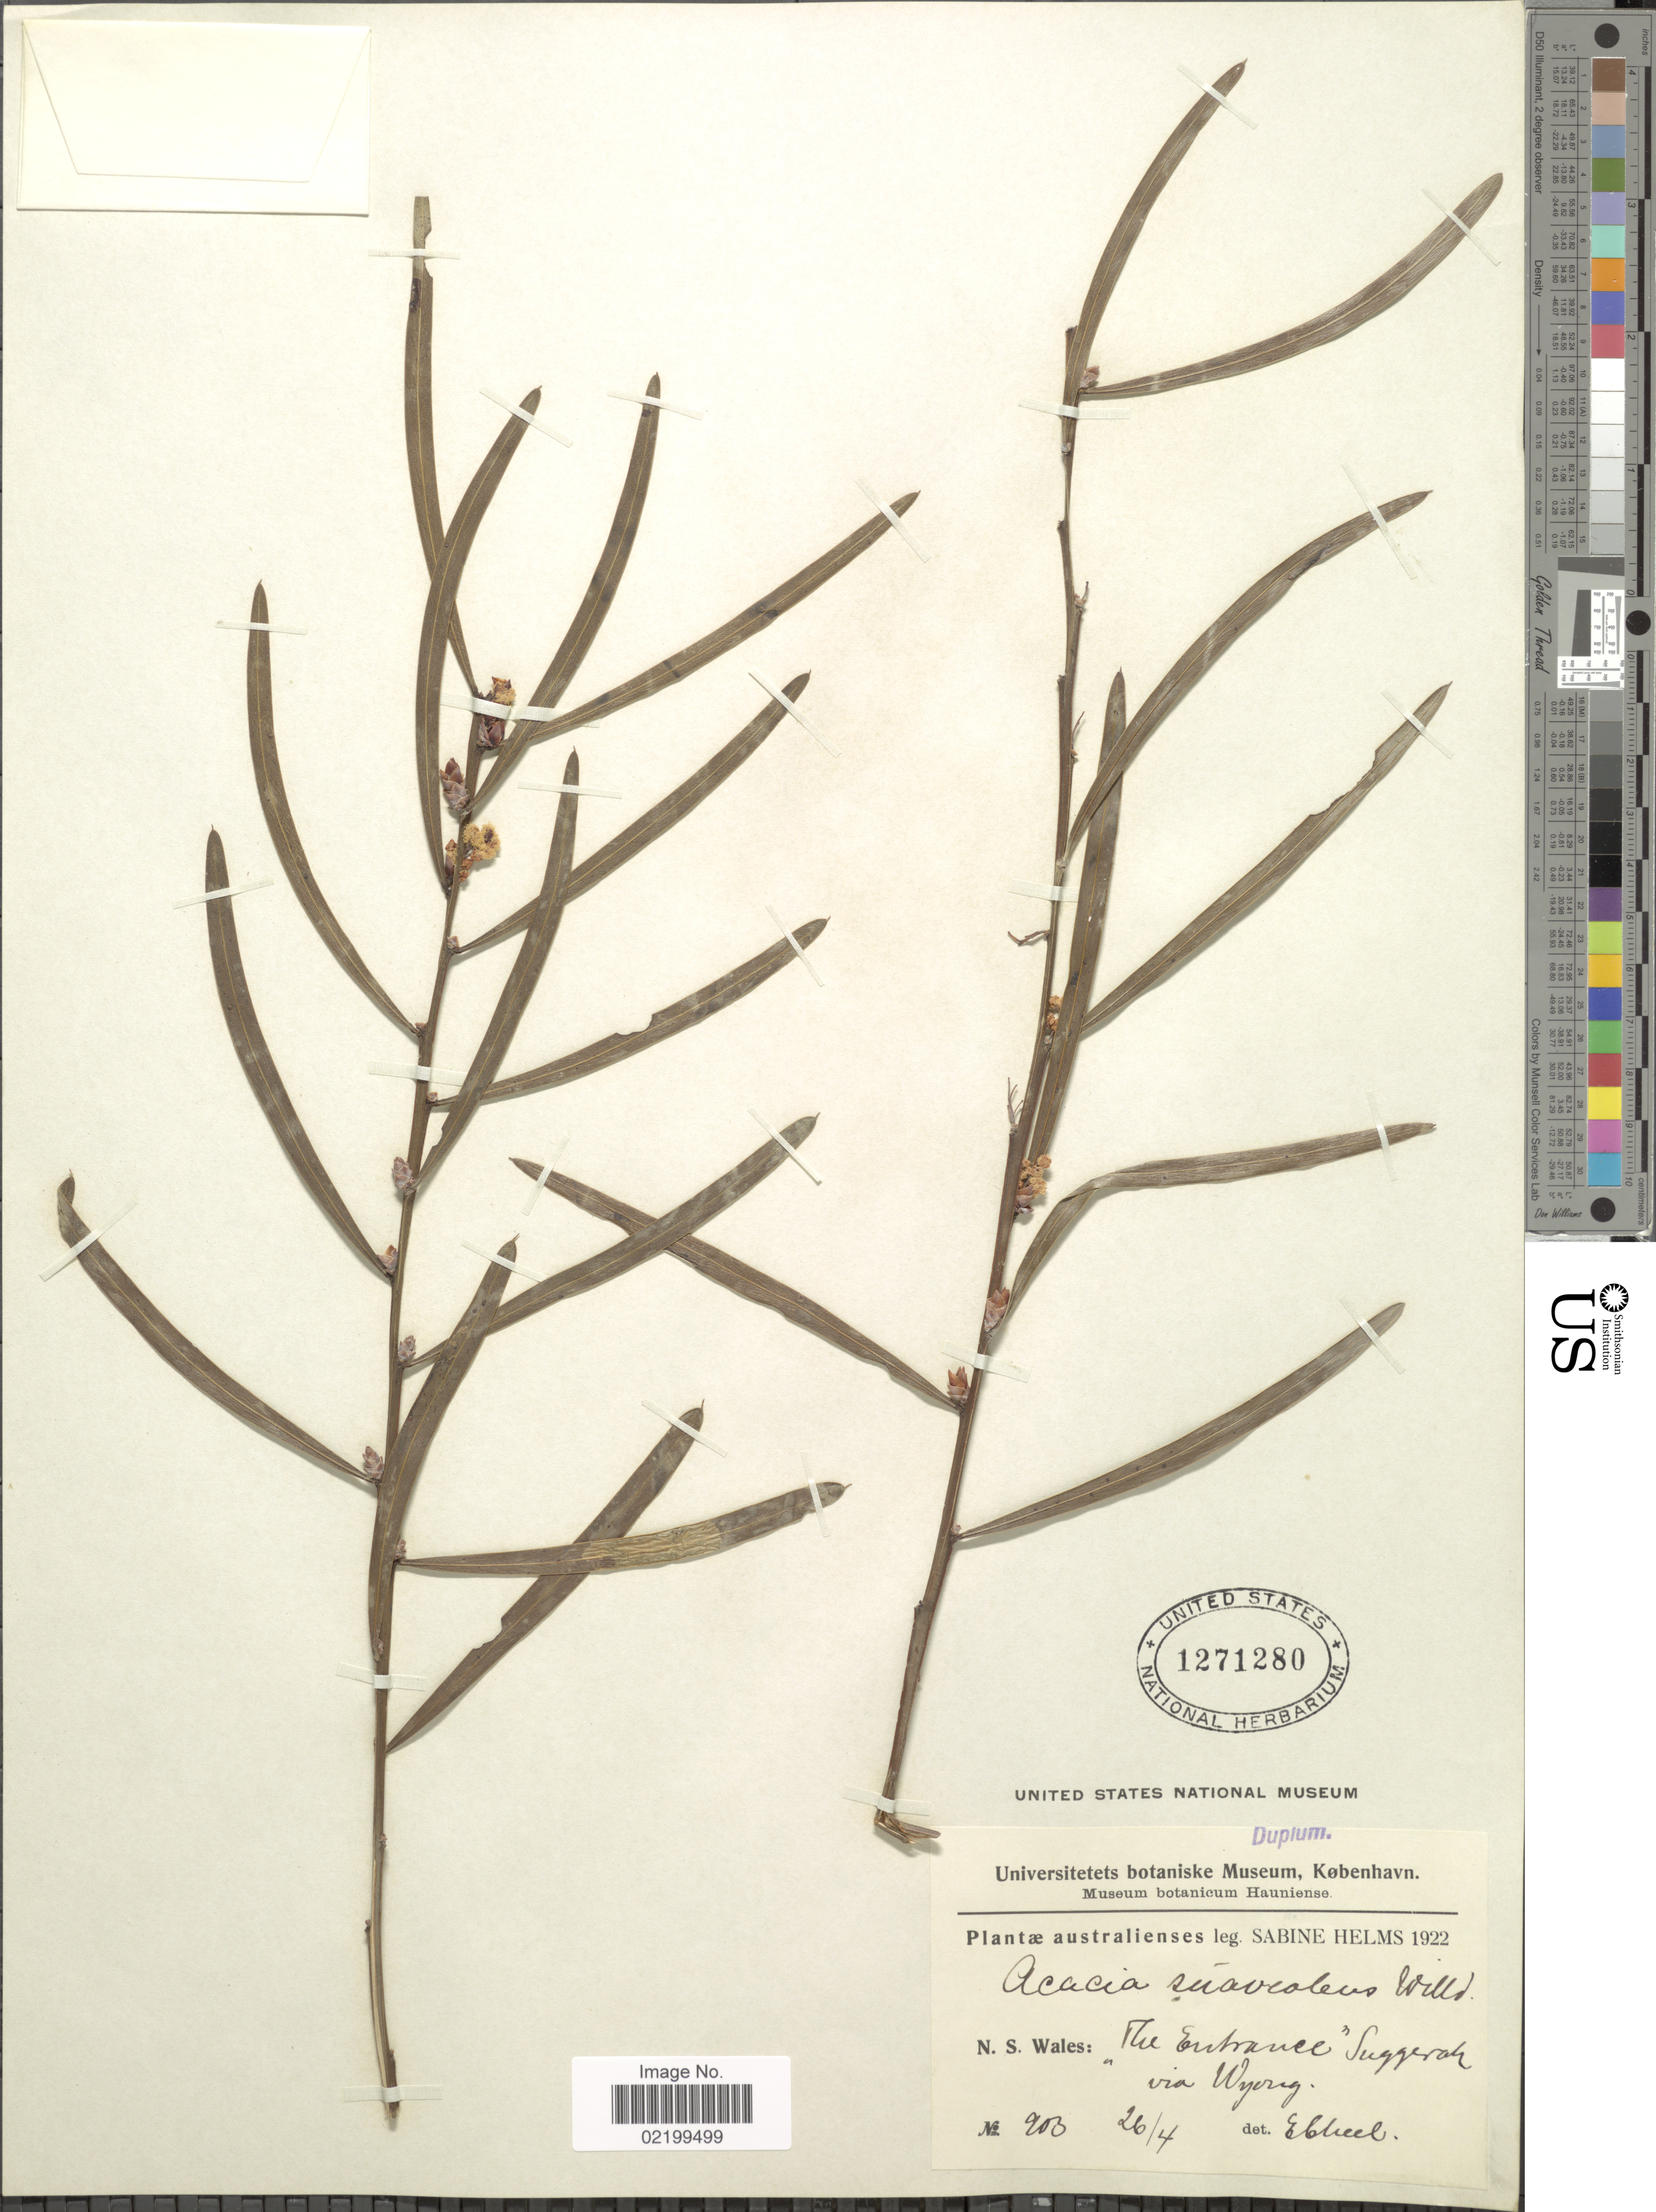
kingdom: Plantae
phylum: Tracheophyta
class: Magnoliopsida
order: Fabales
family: Fabaceae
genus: Acacia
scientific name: Acacia suaveolens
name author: (Sm.) Willd.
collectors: S. Helms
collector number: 203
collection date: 1922-04-26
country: Australia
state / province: New South Wales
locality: N.S. Wales: The Entrance "Suggerah [Tuggerah] via Wyong"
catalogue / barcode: US 1271280